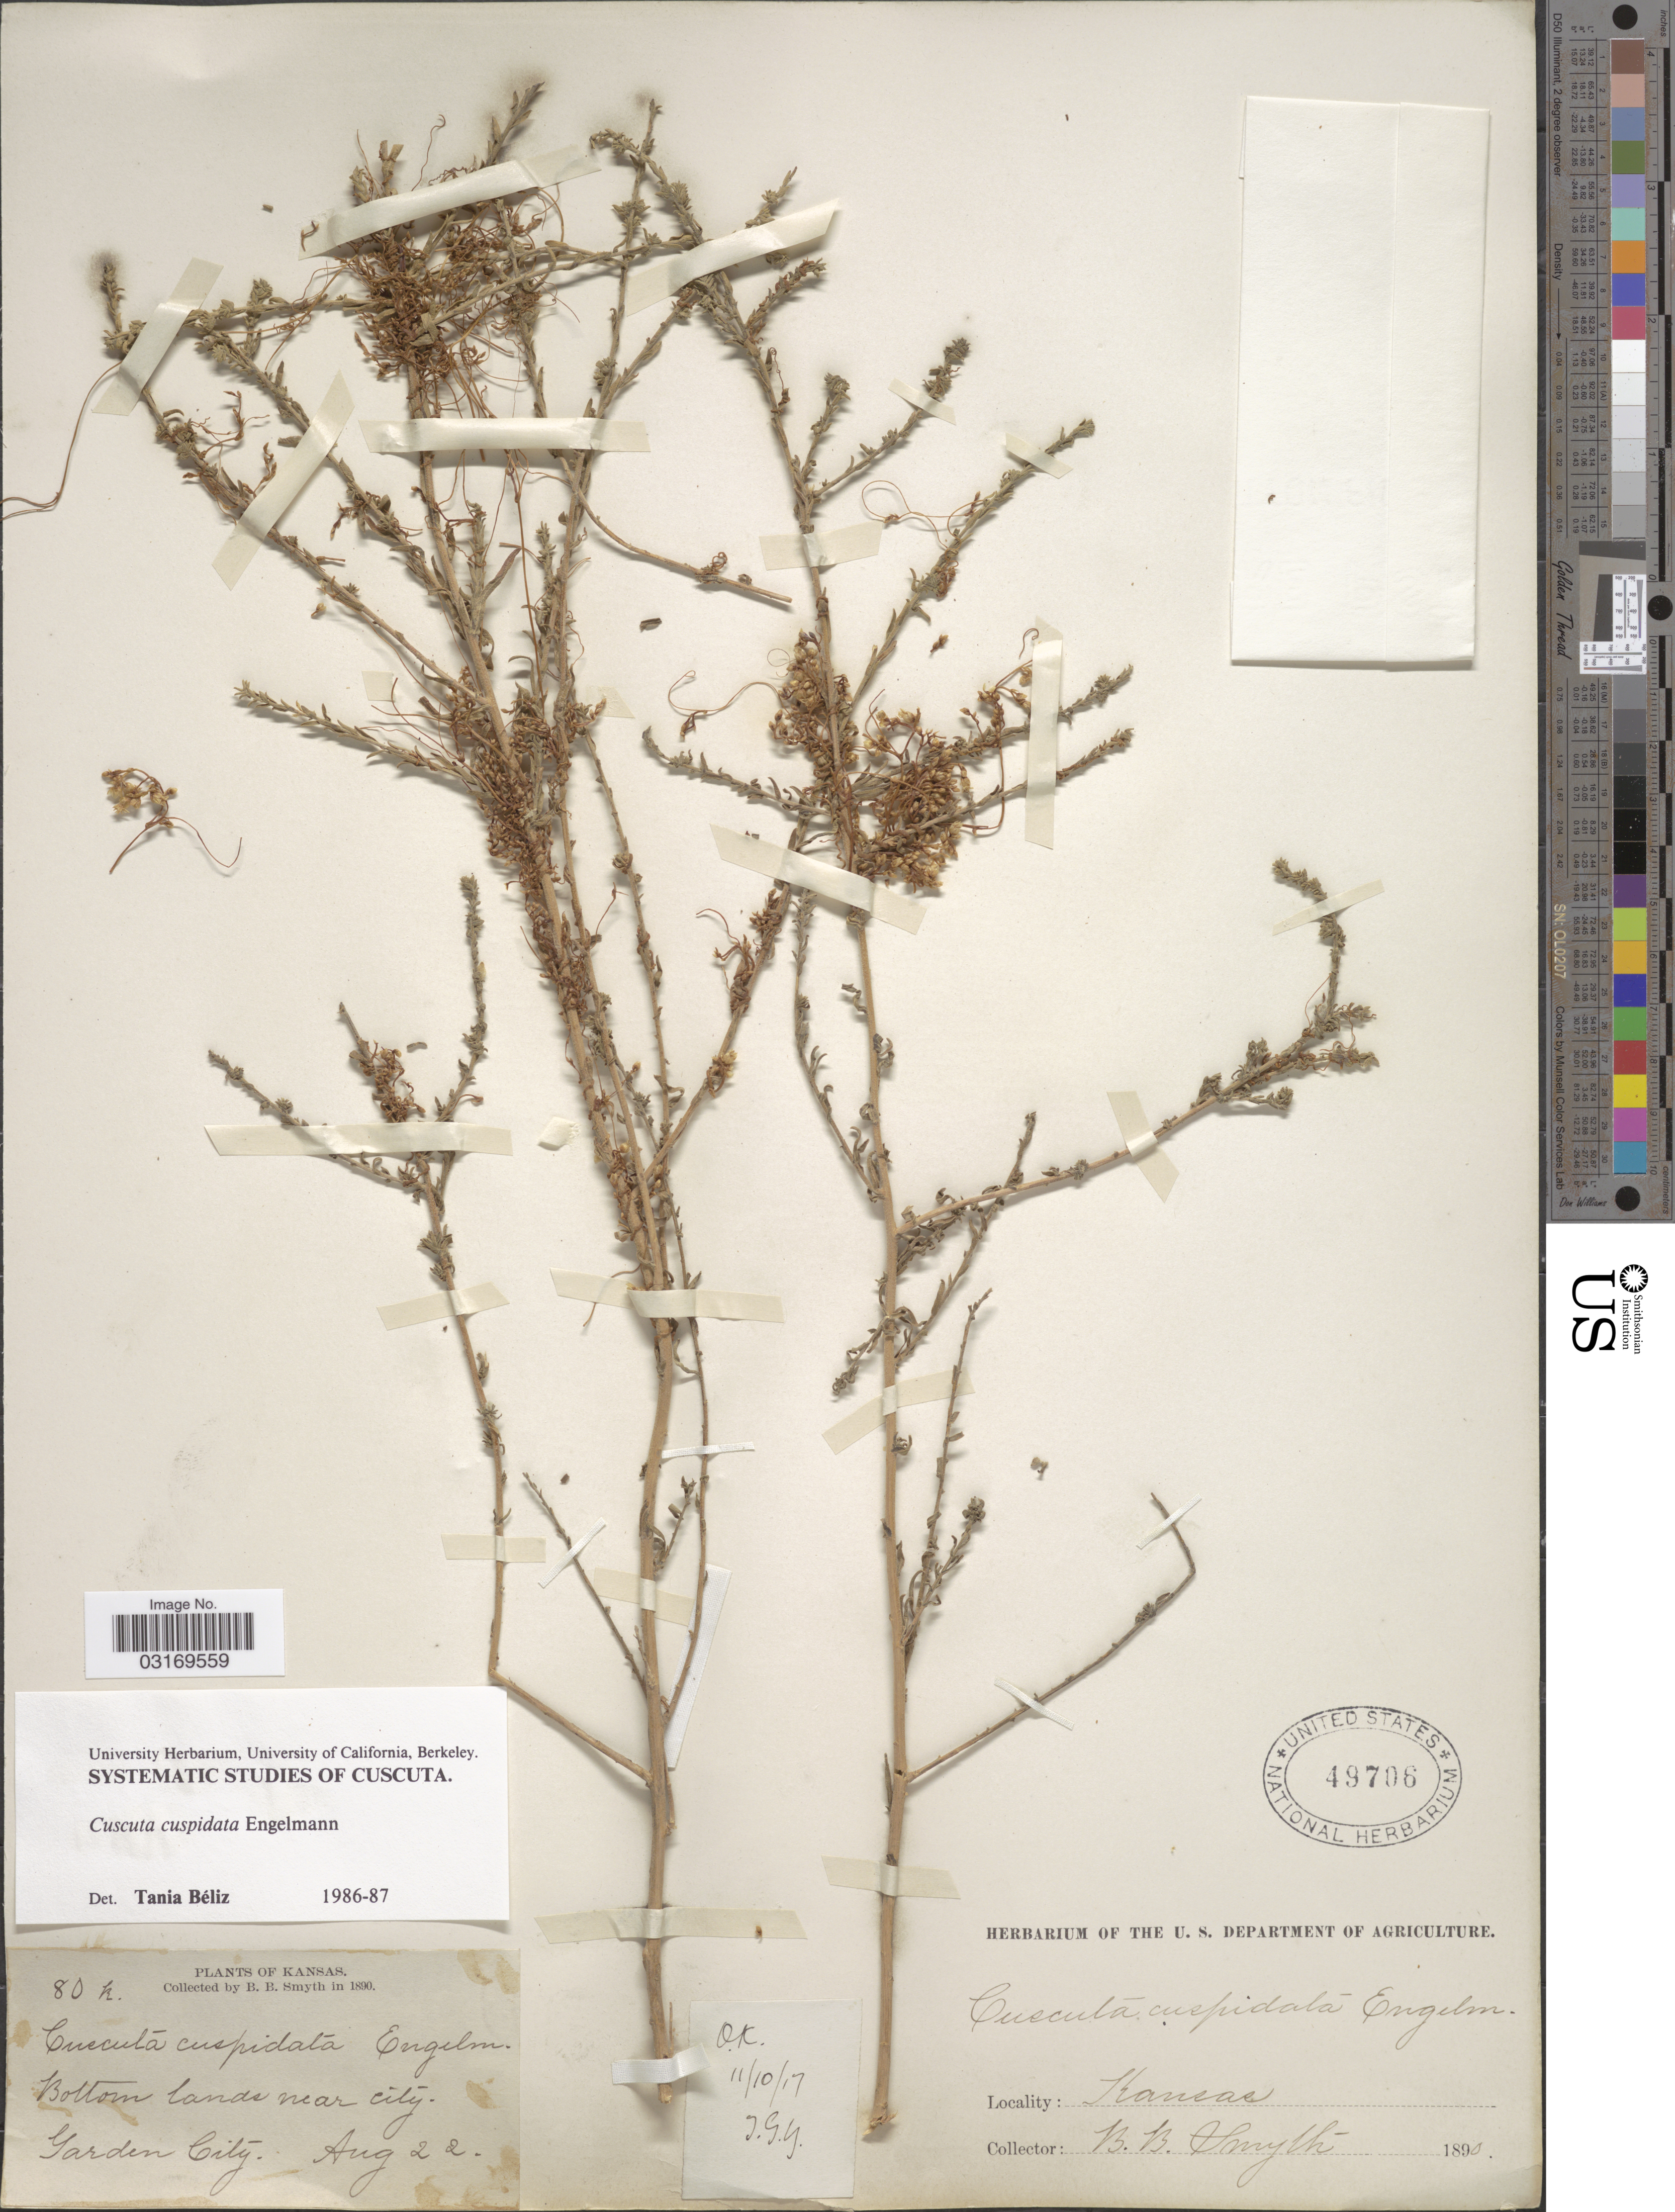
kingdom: Plantae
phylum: Tracheophyta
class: Magnoliopsida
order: Solanales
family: Convolvulaceae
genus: Cuscuta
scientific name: Cuscuta cuspidata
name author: Engelm.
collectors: B. Smyth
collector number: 80k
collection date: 1890-08-22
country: United States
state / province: Kansas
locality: Bottom lands near city. Garden City.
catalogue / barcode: US 49706